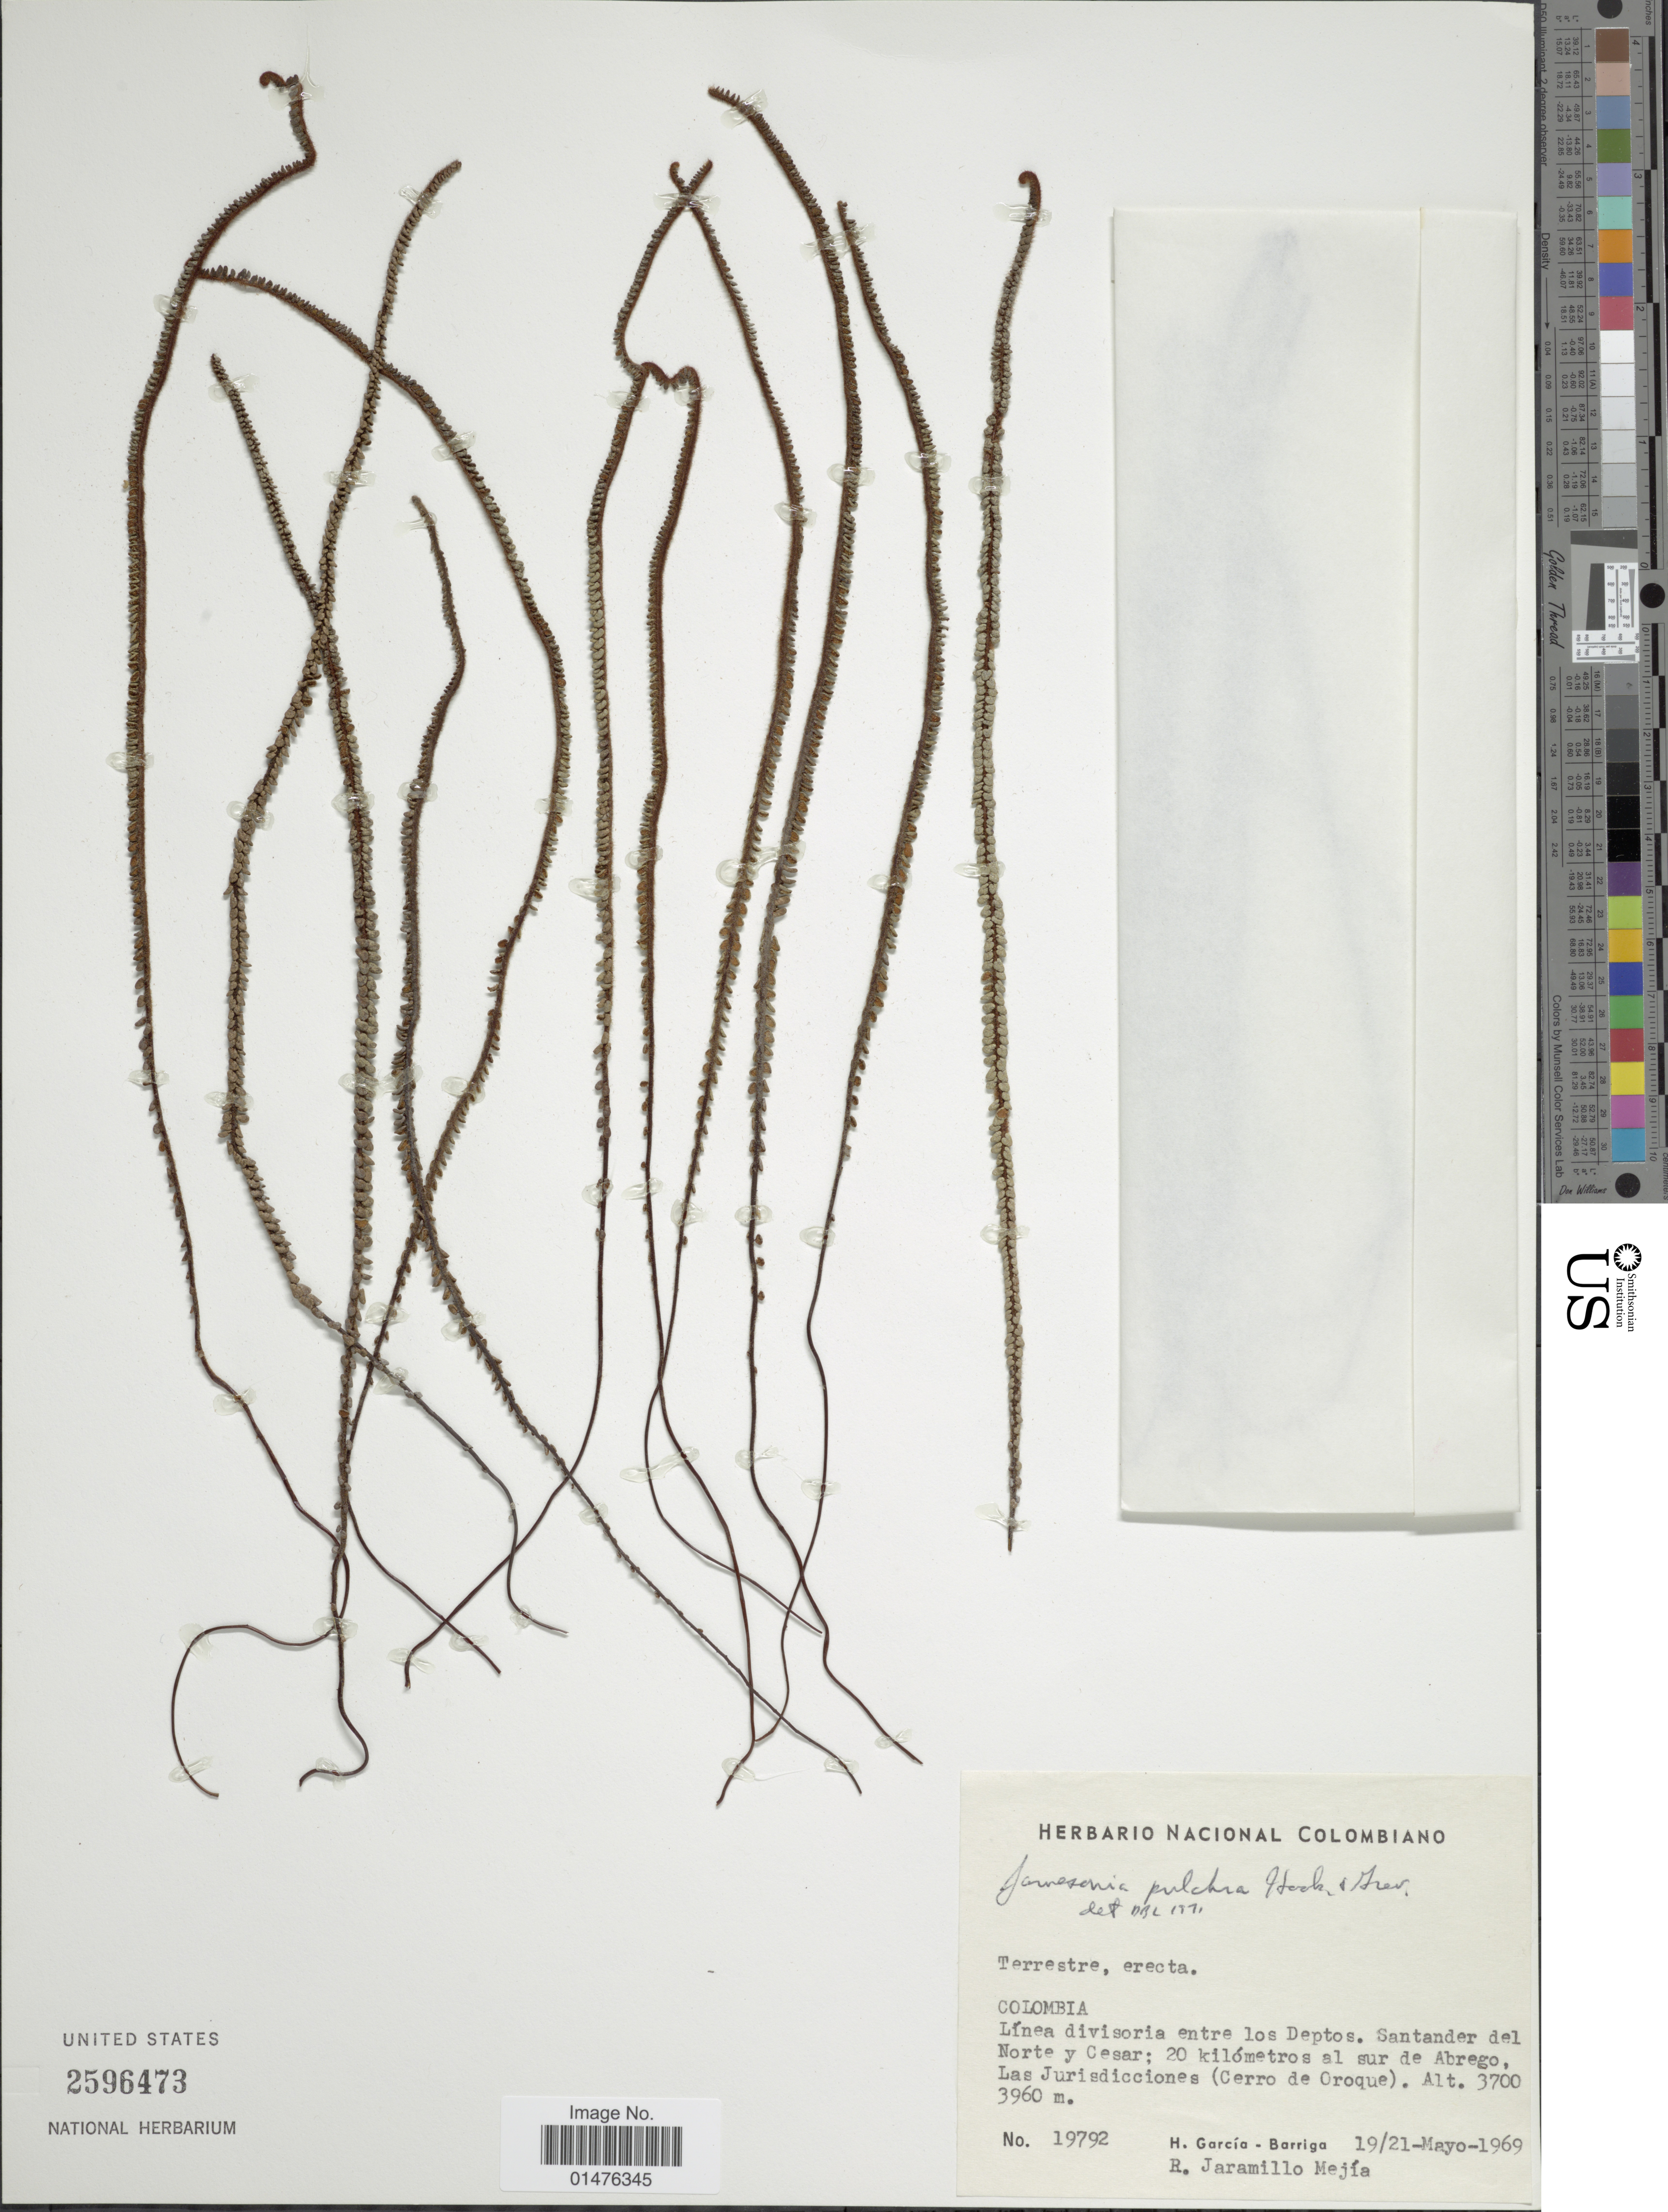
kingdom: Plantae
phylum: Tracheophyta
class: Polypodiopsida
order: Polypodiales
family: Pteridaceae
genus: Jamesonia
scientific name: Jamesonia pulchra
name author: Hook. & Grev.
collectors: H. García Barriga & R. Jaramillo M.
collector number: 19792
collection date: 1969-05-19/1969-05-21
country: Colombia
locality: Línea dvisoria entre los Deptos.Santander del Norte y Cesar; 20 kilómetros al sur de Abrego, Las Jurisdicciones (Cerro de Oroque)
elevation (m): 3700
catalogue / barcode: US 2596473